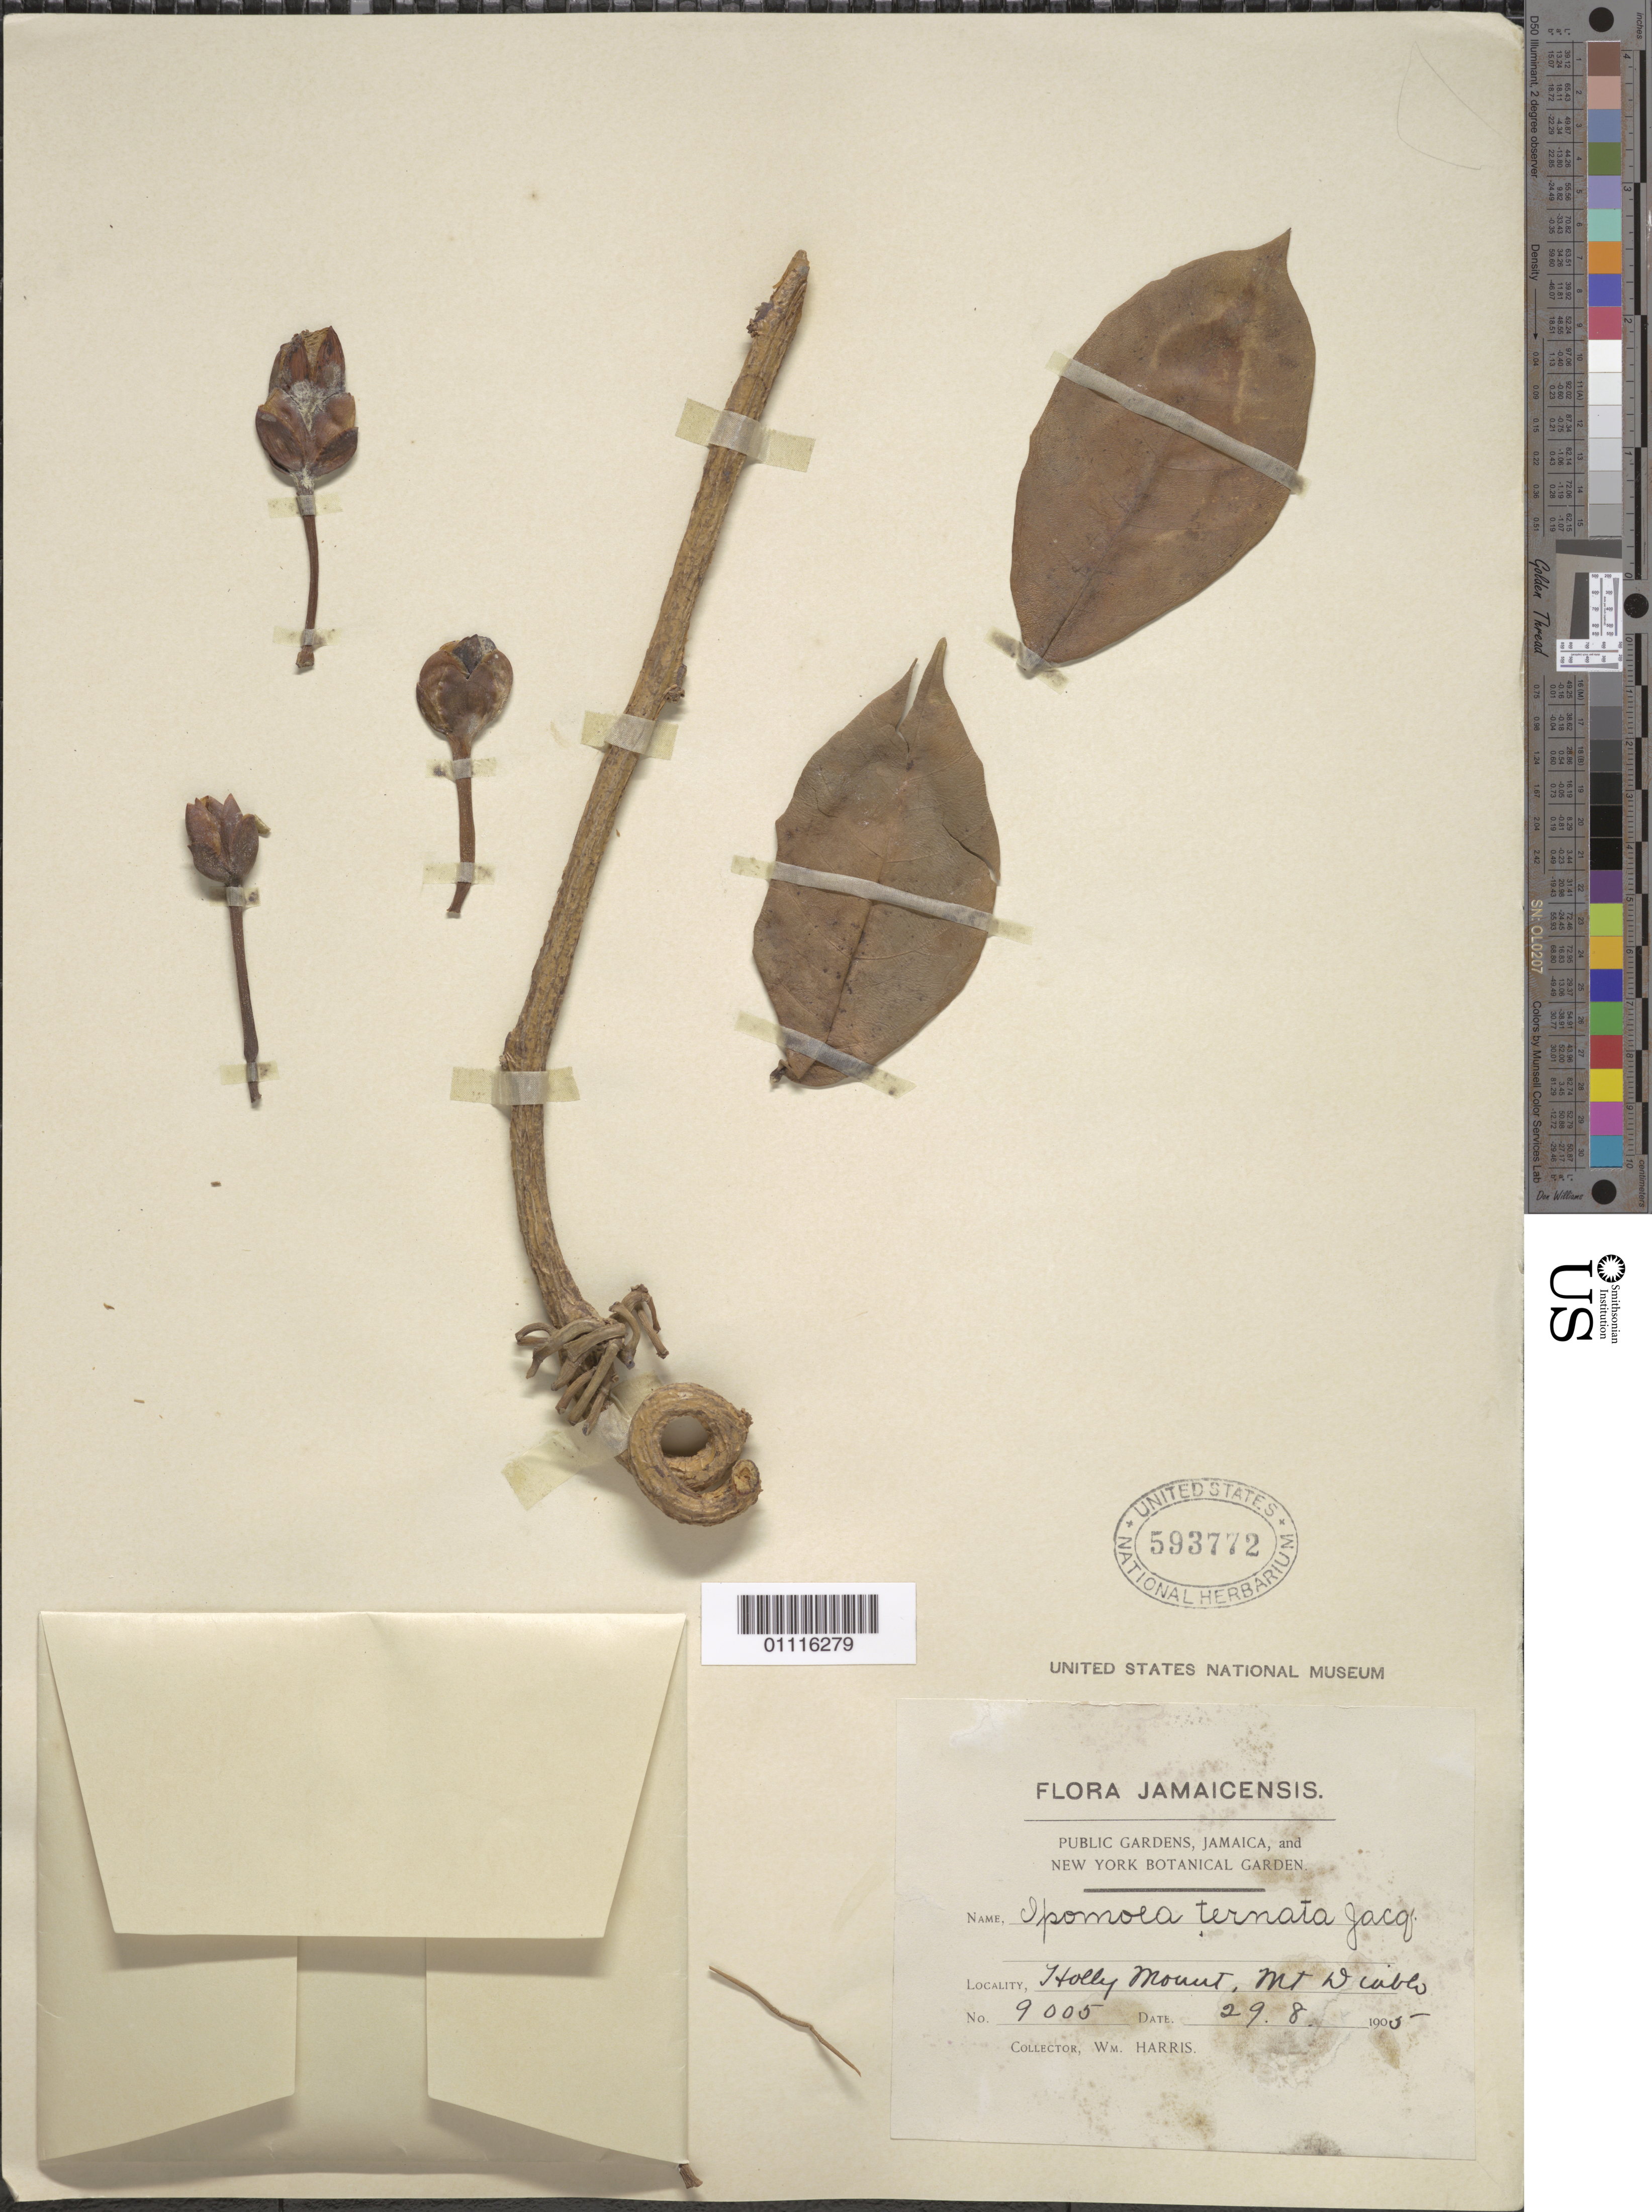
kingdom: Plantae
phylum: Tracheophyta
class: Magnoliopsida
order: Solanales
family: Convolvulaceae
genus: Ipomoea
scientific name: Ipomoea ternata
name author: Jacq.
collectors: W. Harris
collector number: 9005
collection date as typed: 29 Aug 1905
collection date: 1905-08-29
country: Jamaica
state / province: Saint Ann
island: Jamaica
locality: Holly Mount, Mt. W cable.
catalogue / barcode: US 593772